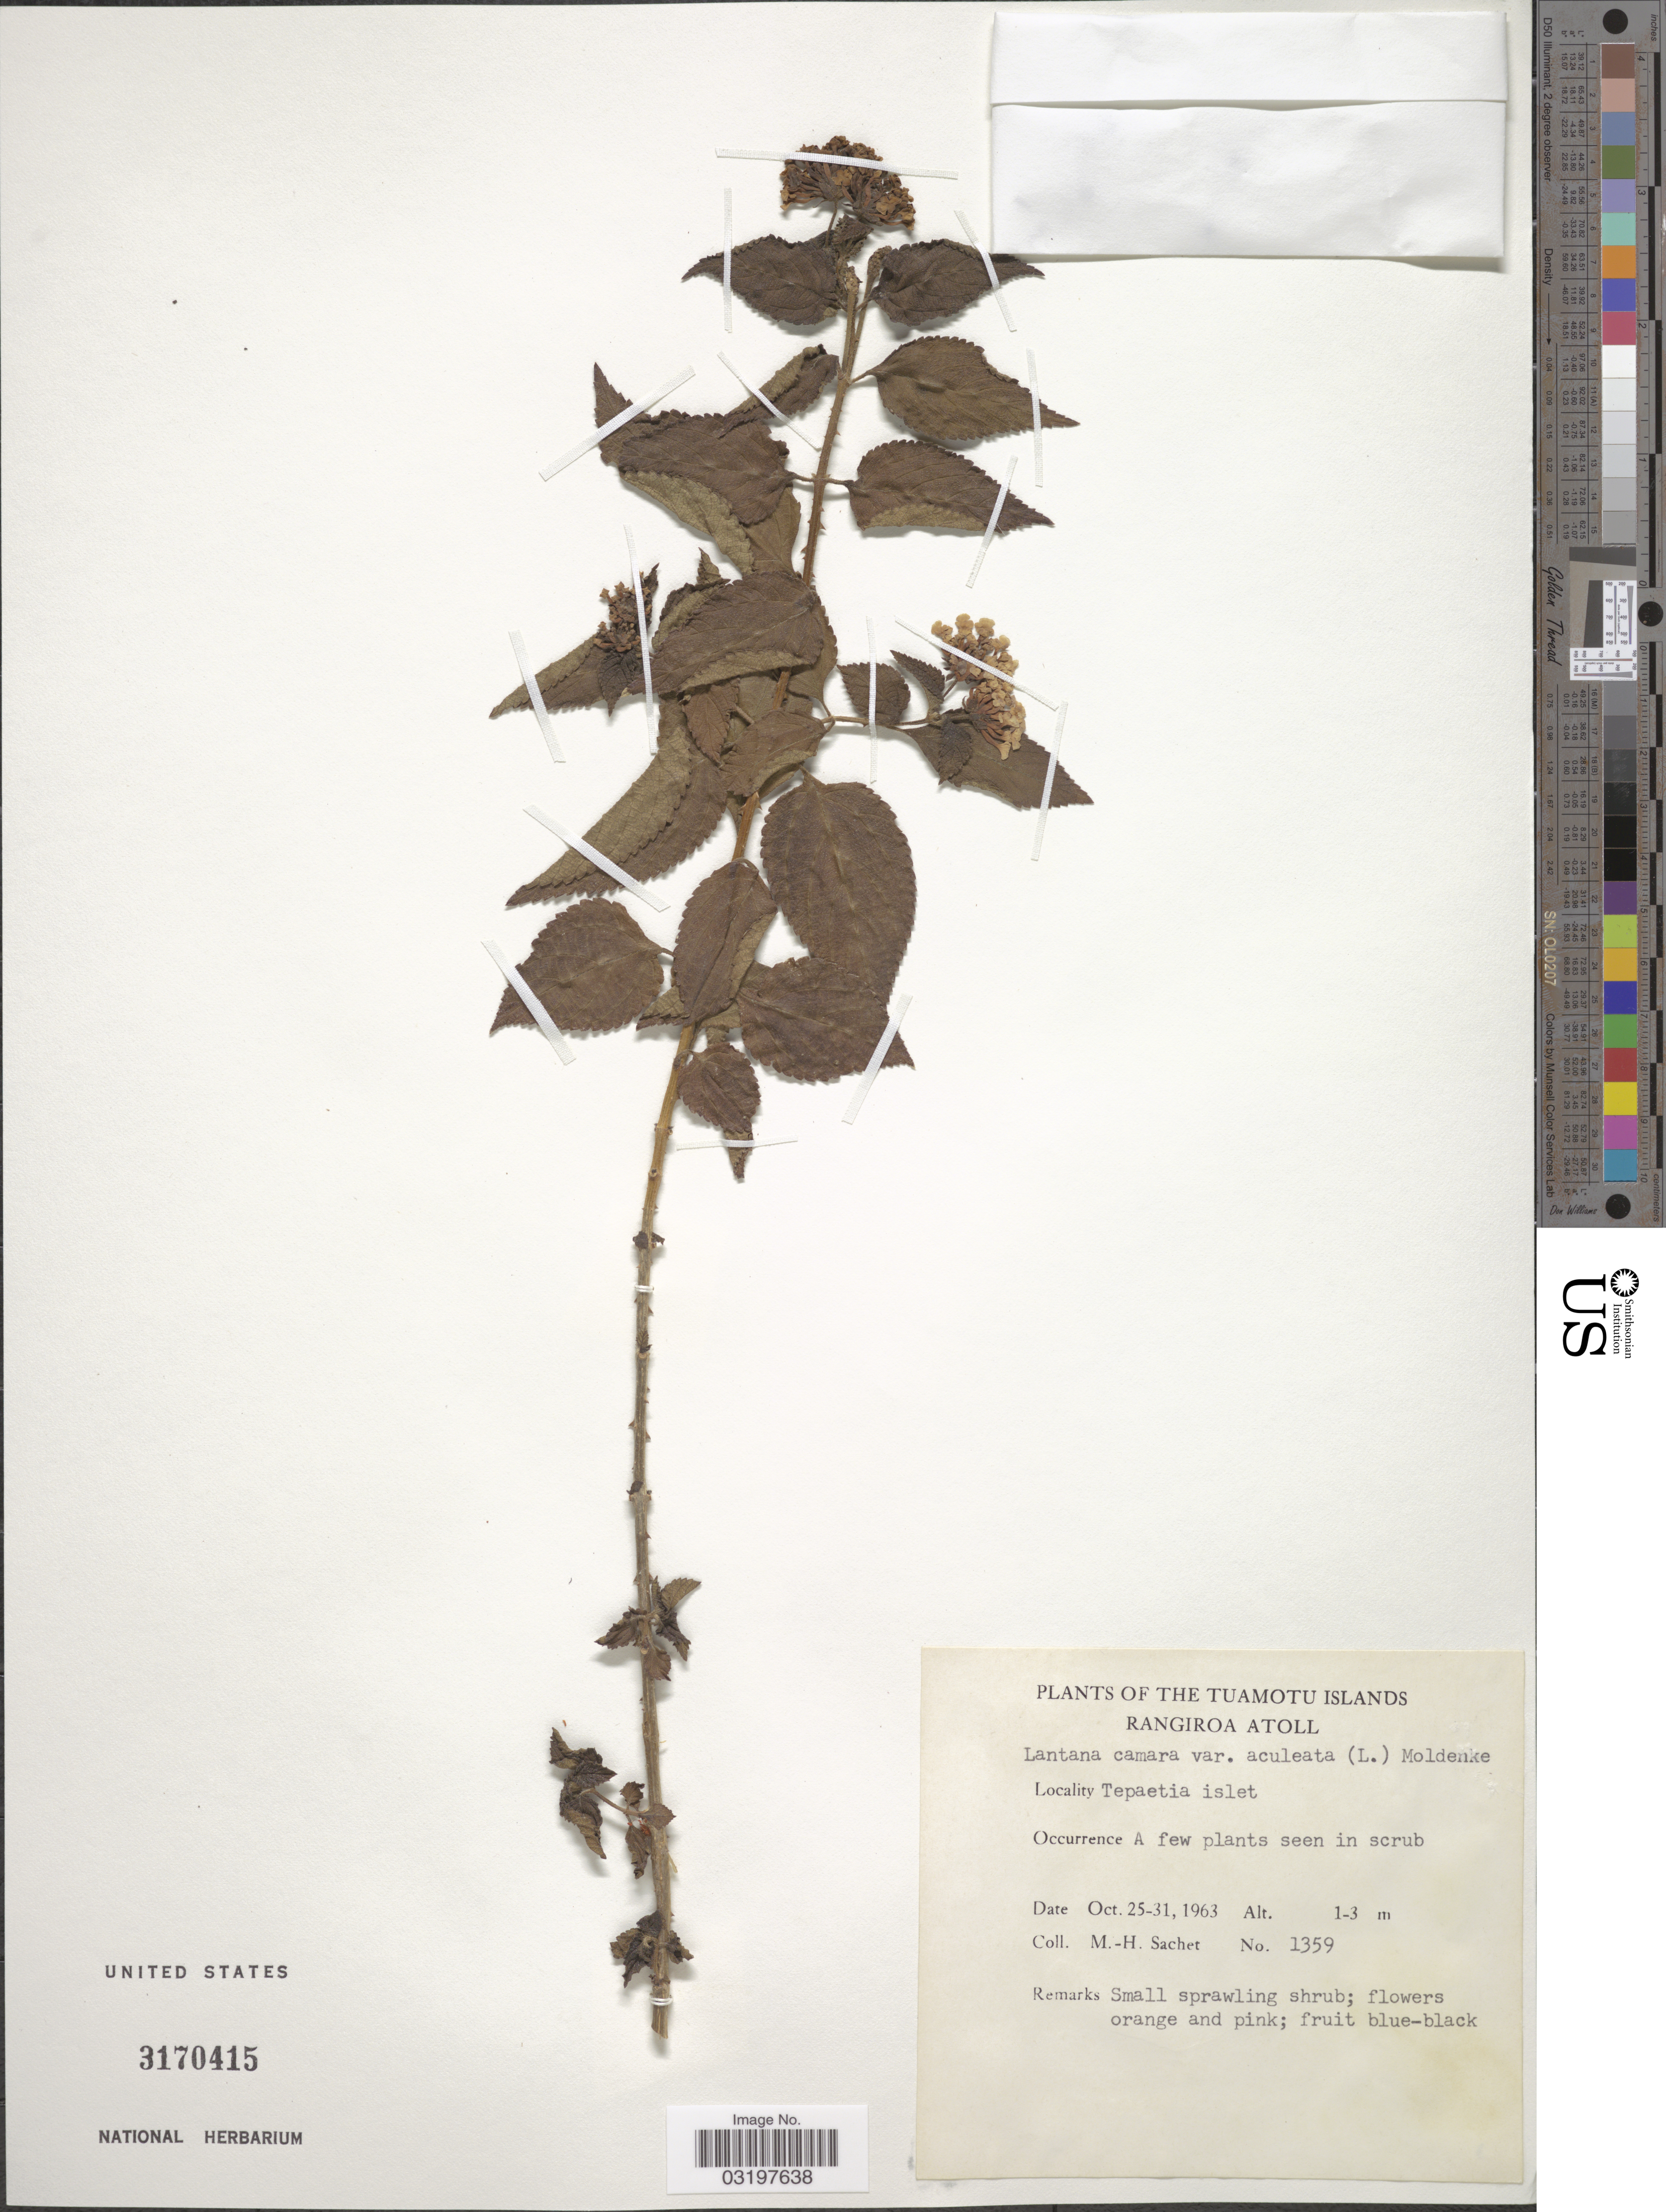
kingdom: Plantae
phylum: Tracheophyta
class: Magnoliopsida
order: Lamiales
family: Verbenaceae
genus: Lantana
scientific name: Lantana camara var. aculeata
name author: (L.) Moldenke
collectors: M.-H. Sachet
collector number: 1359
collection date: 1963-10-25/1963-10-31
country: French Polynesia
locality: The Tuamotu Islands. Rangiroa Atoll. Tepaetia islet.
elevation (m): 1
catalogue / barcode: US 3170415